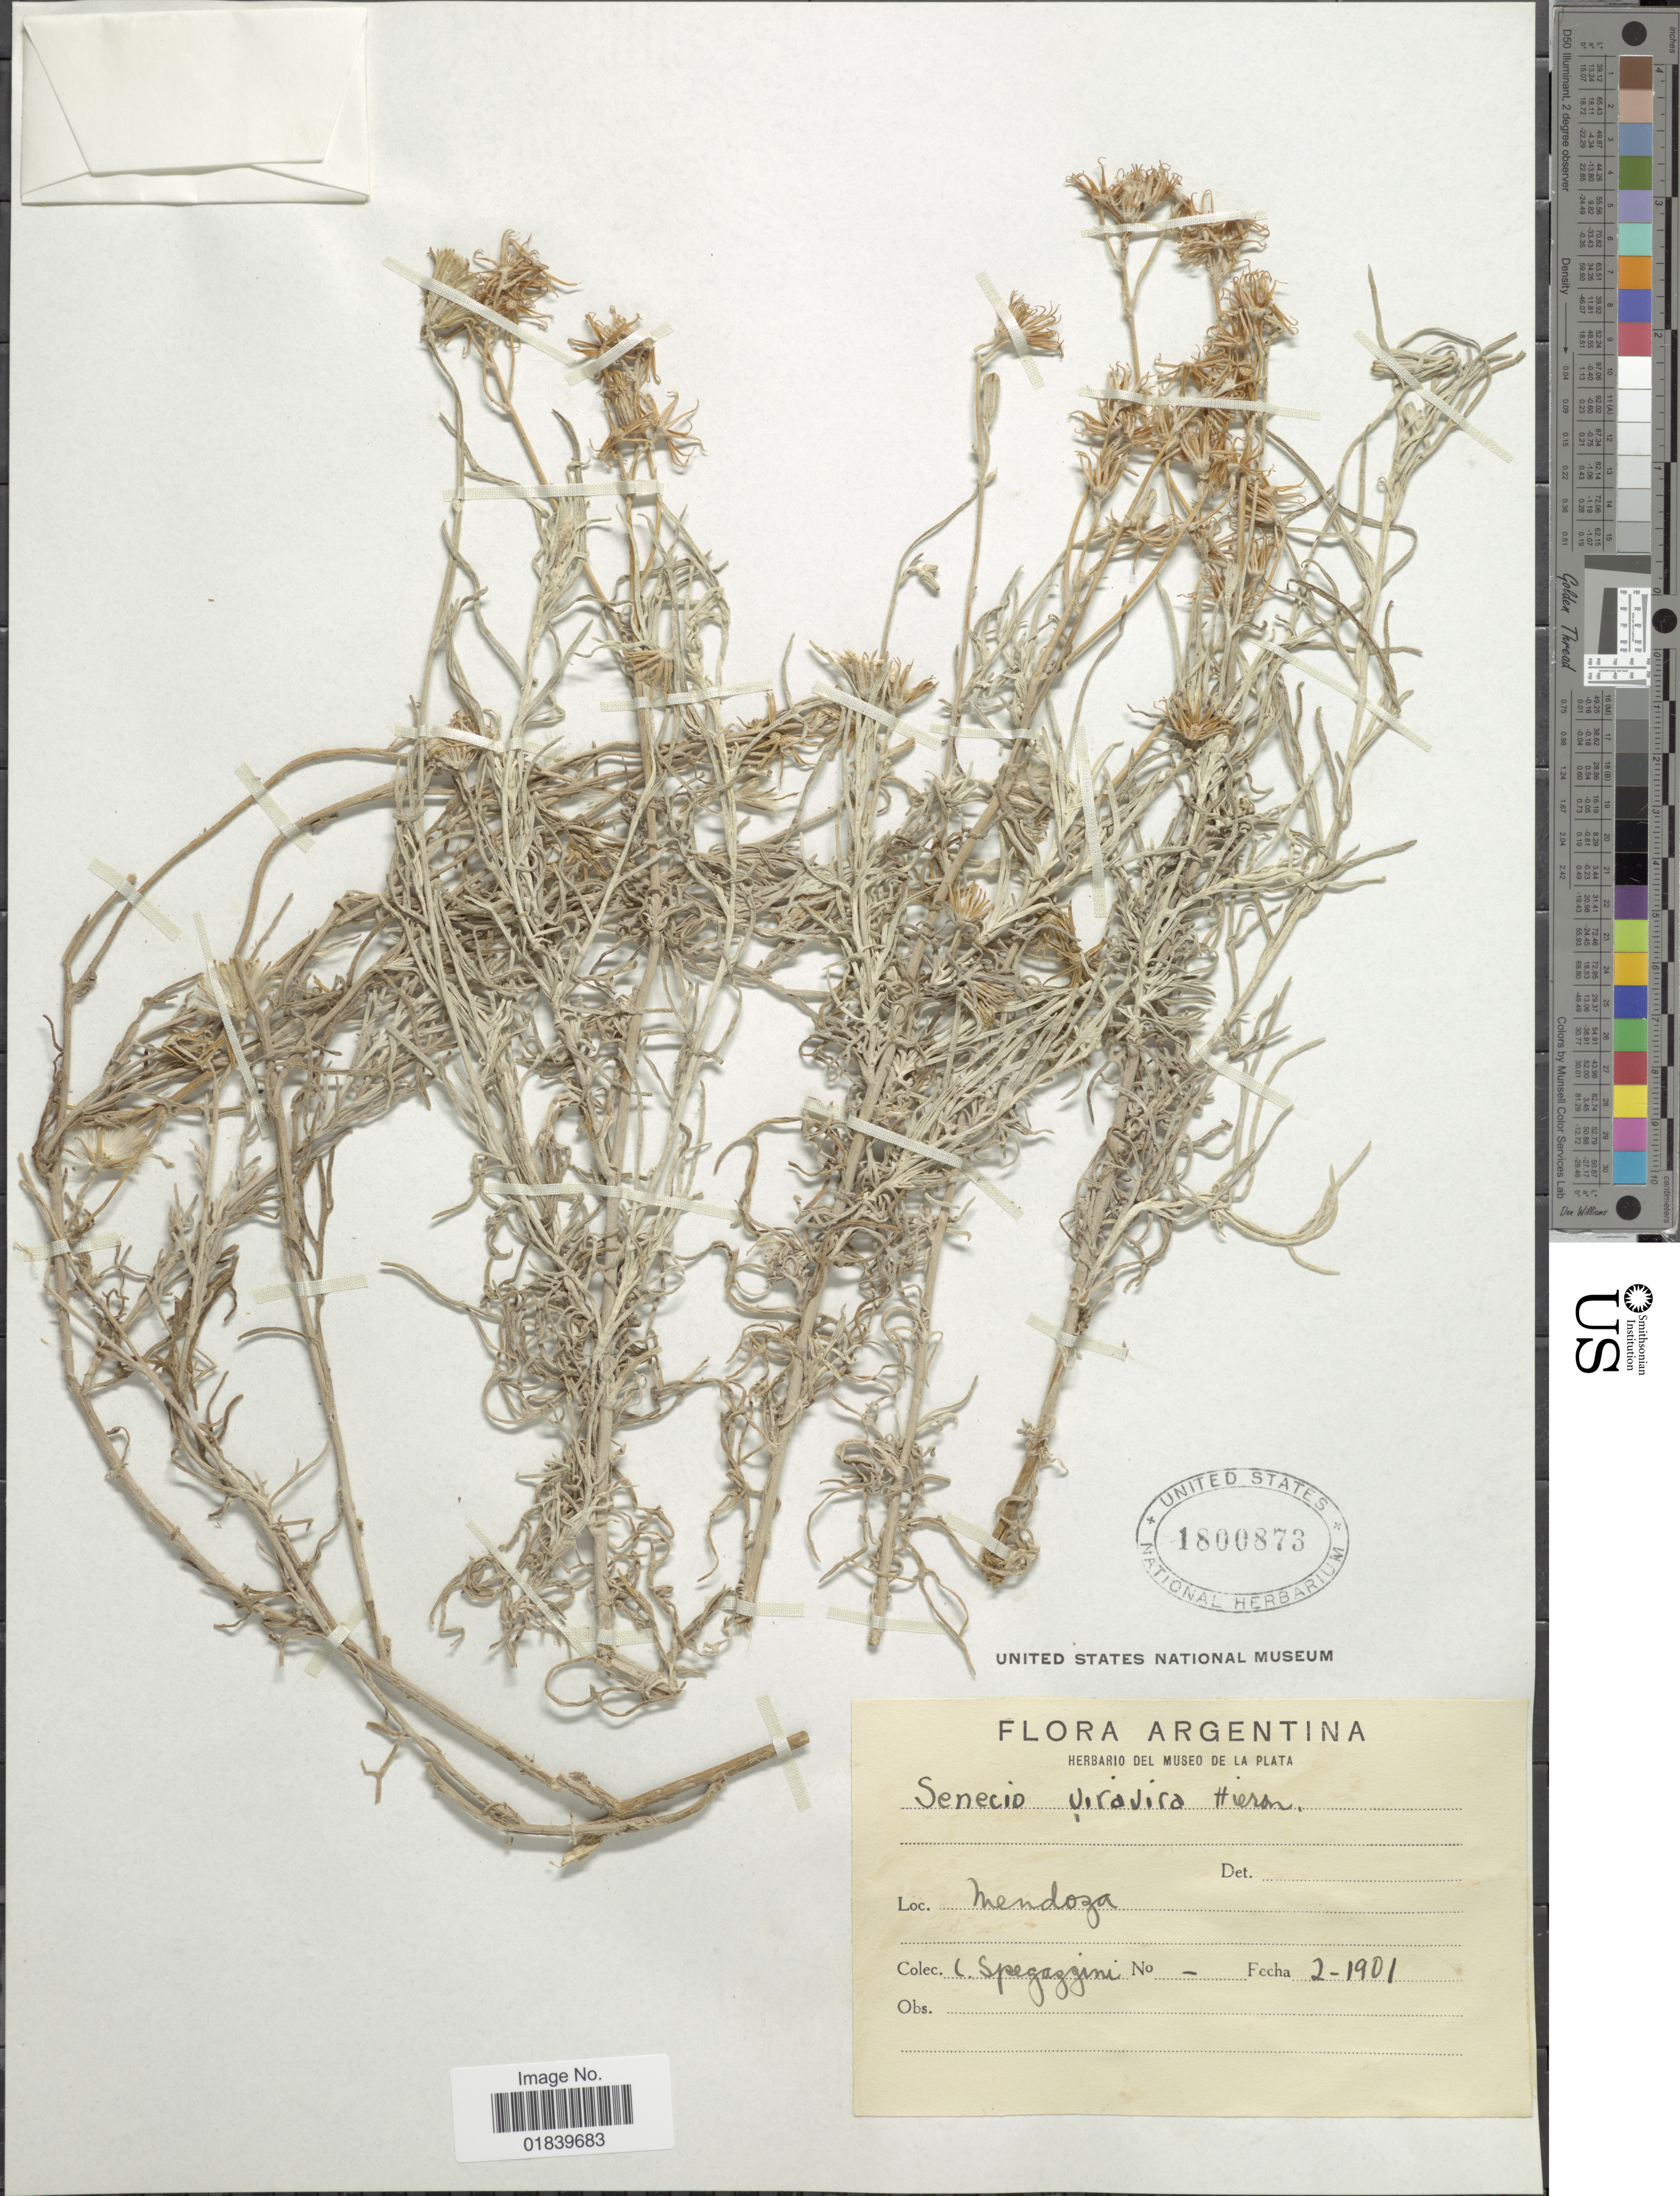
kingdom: Plantae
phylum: Tracheophyta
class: Magnoliopsida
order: Asterales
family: Asteraceae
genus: Senecio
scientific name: Senecio vira-vira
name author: Hieron.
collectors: C. L. Spegazzini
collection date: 1901-01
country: Argentina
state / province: Mendoza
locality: Mendoza.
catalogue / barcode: US 1800873